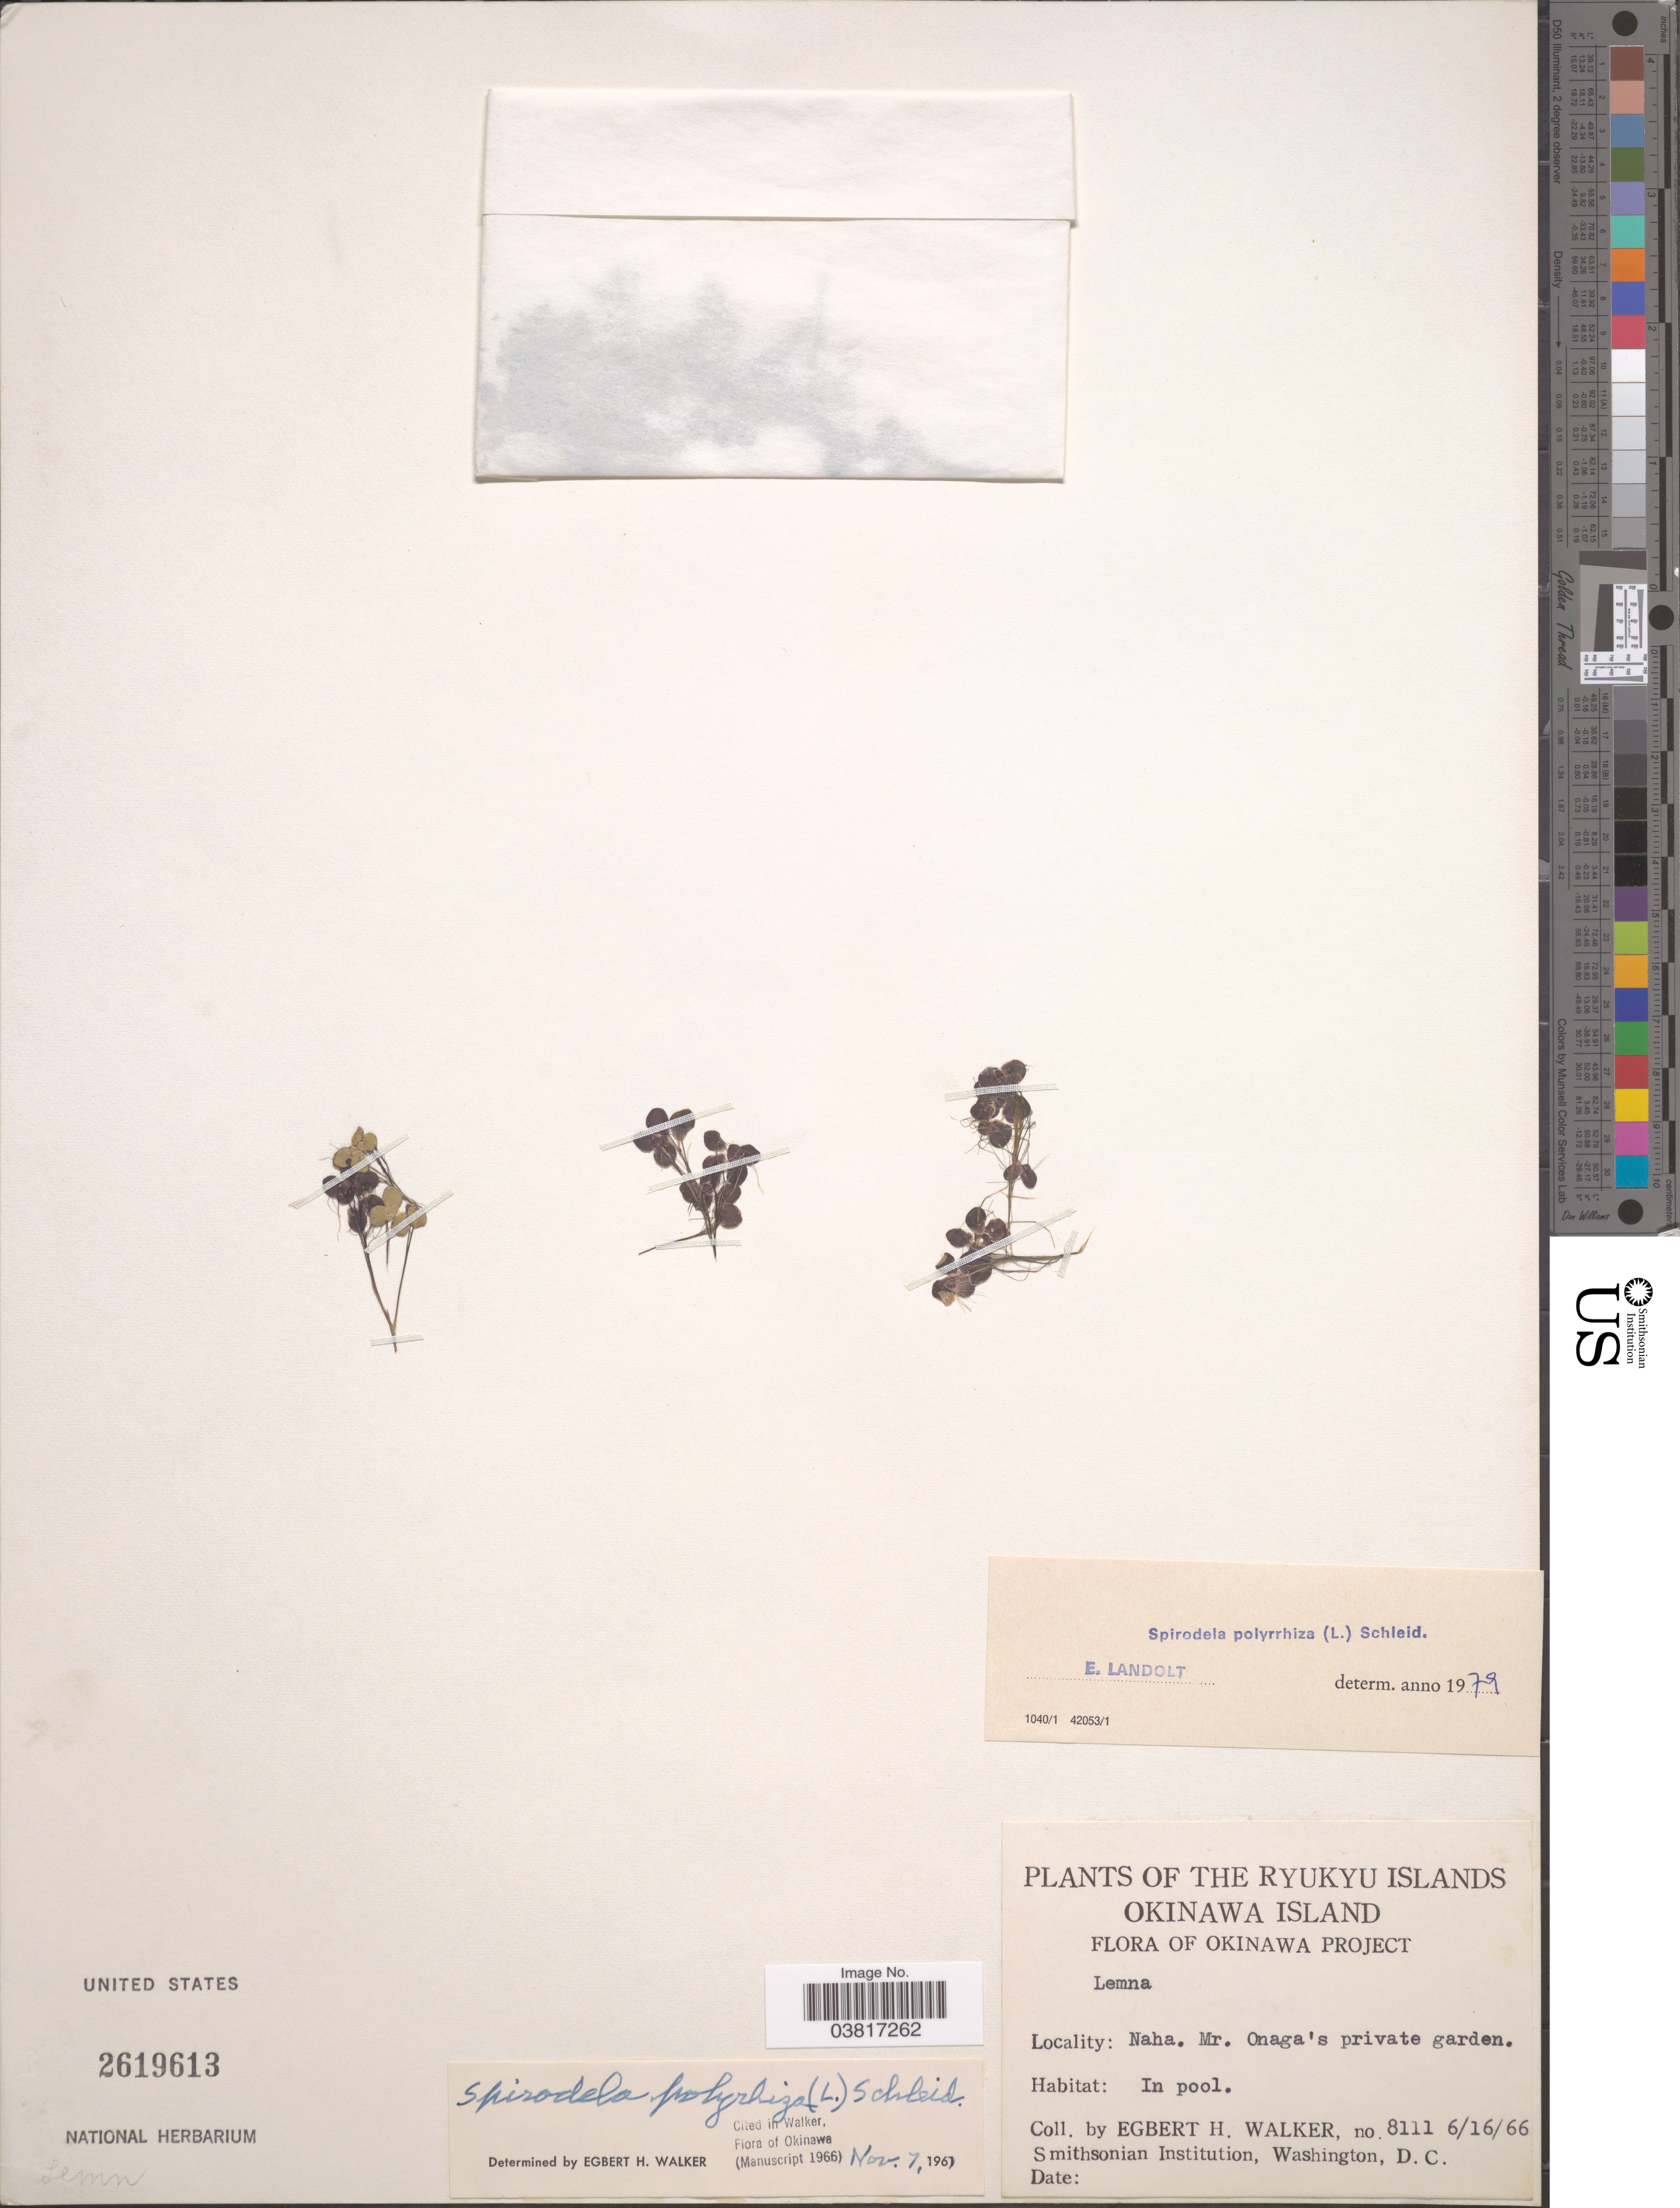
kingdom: Plantae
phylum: Tracheophyta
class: Liliopsida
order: Alismatales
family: Araceae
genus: Spirodela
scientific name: Spirodela polyrrhiza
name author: (L.) Schleid.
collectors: E. H. Walker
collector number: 8111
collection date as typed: Transcribed d/m/y: 16/6/66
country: Japan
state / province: Okinawa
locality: Ryukyu Islands. Okinawa Island. Okinawa Project. Naha. Mr. Onaga's private garden.